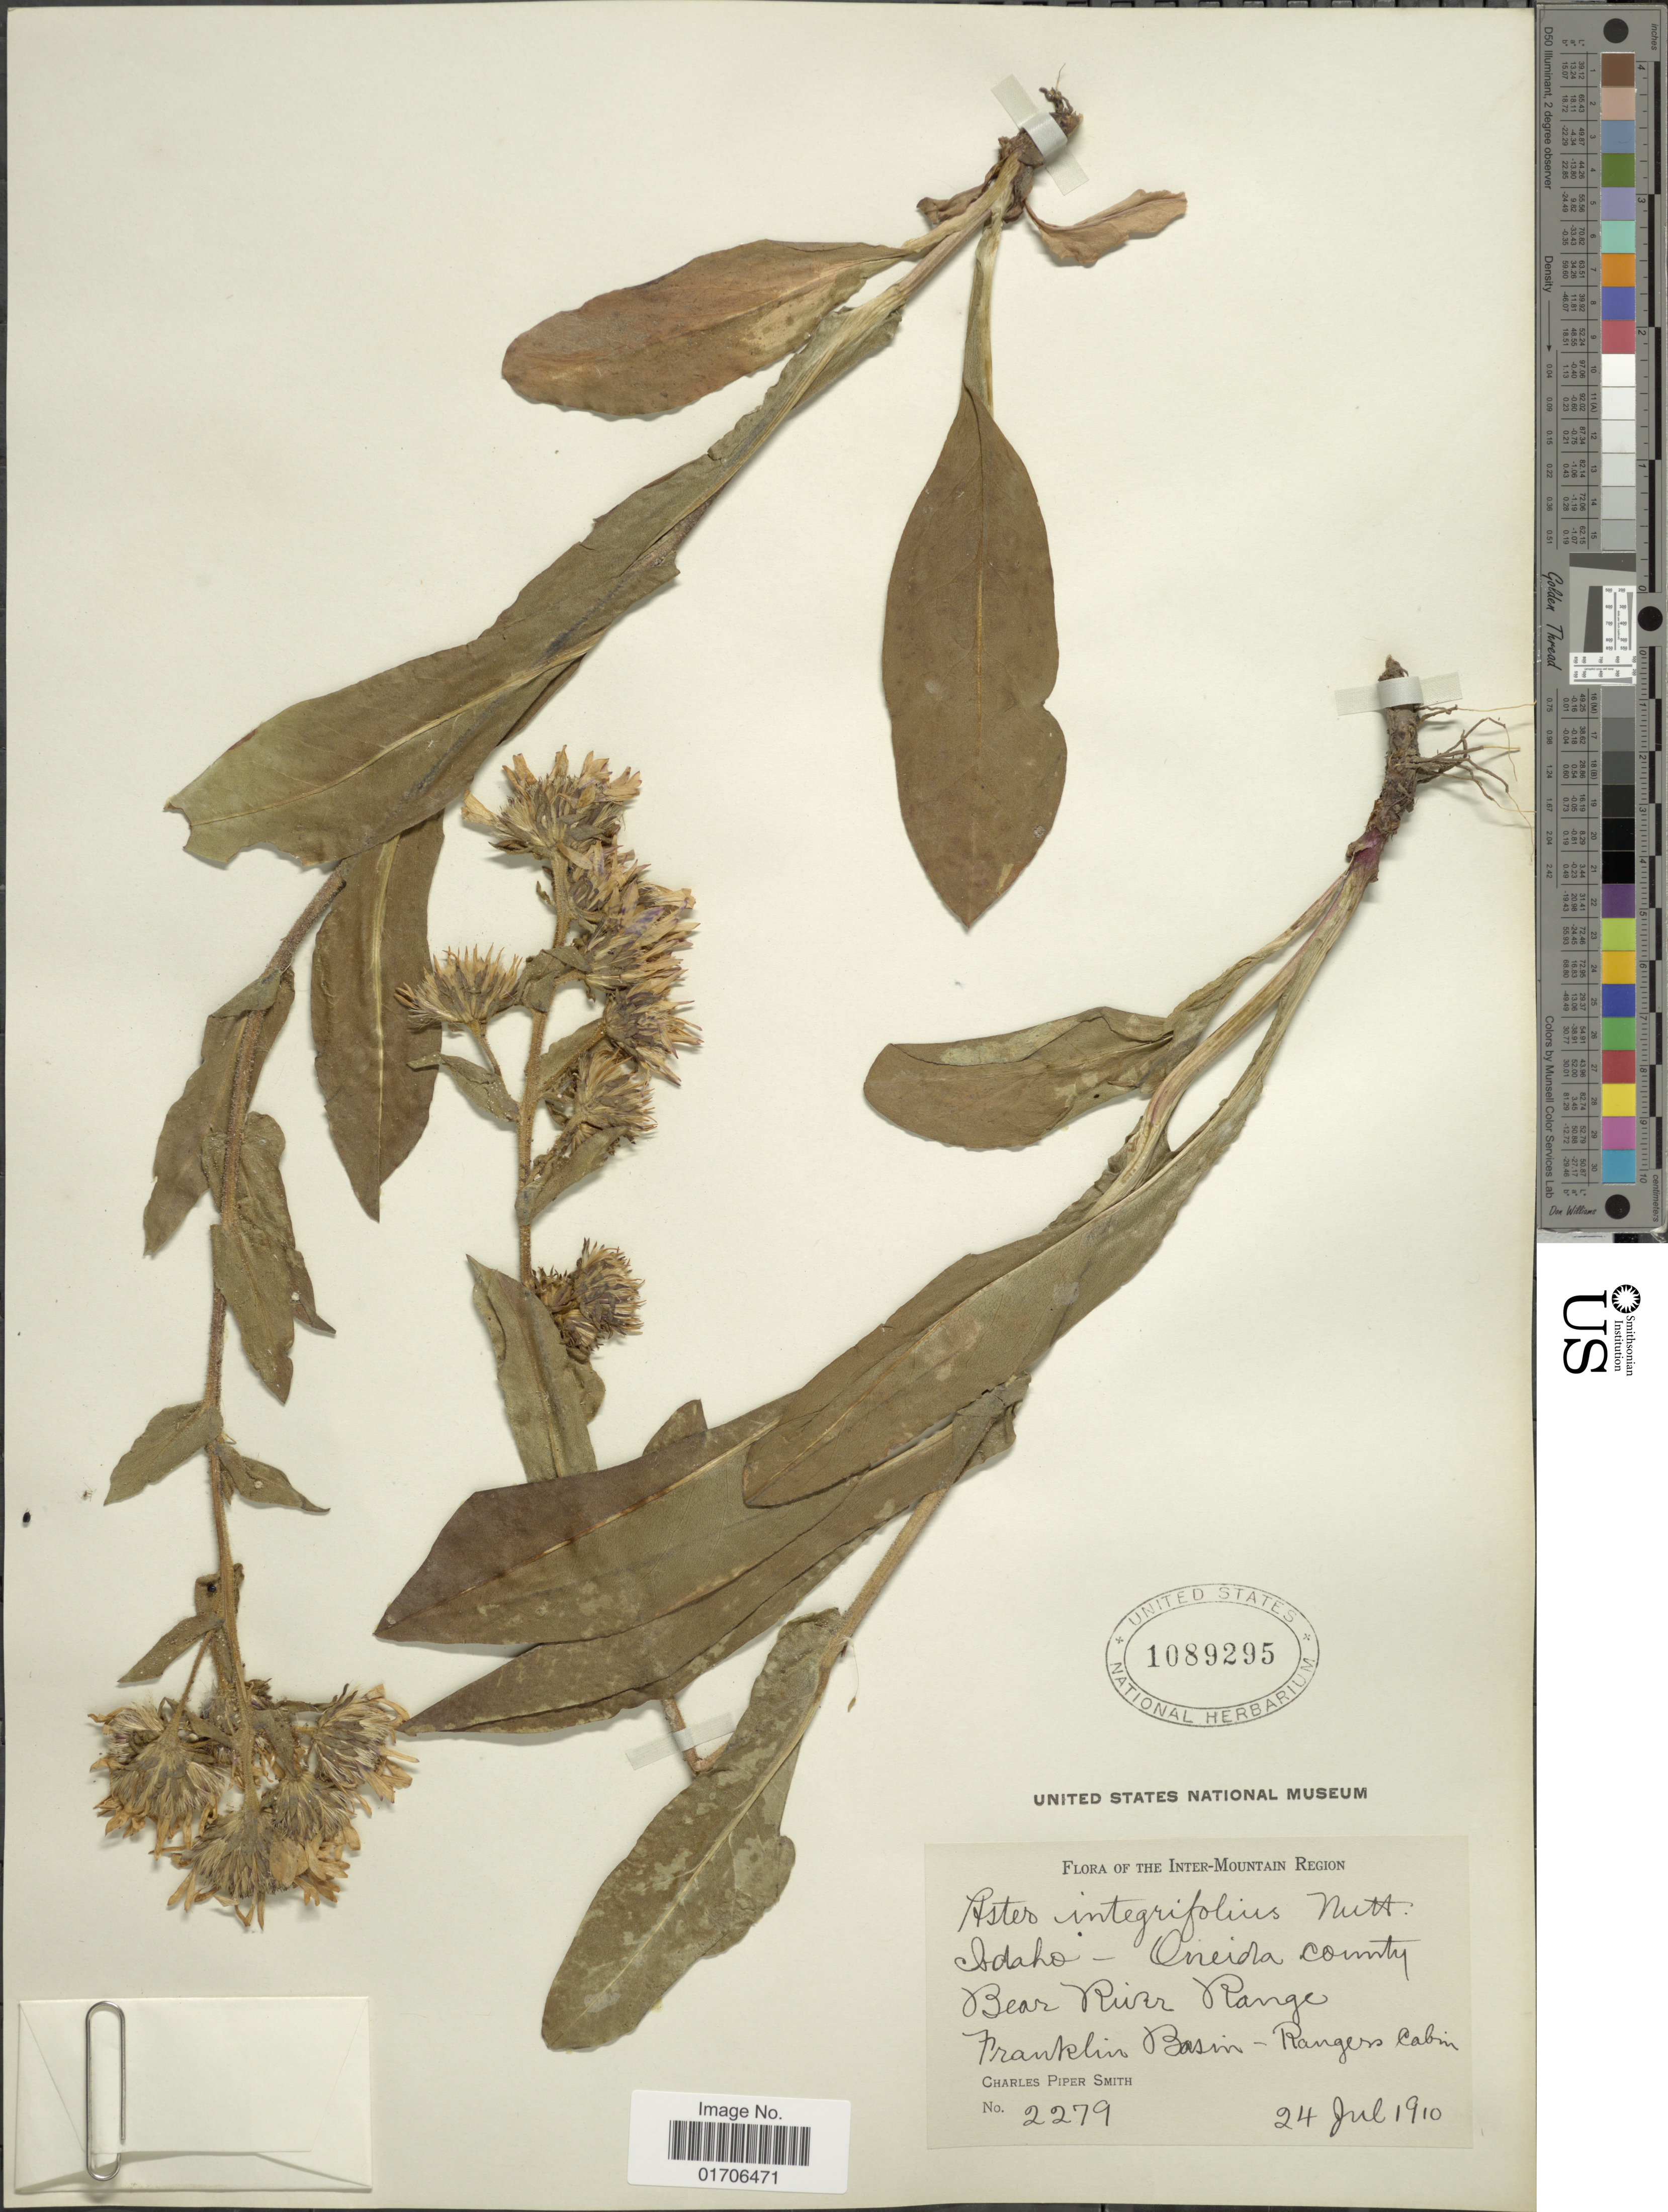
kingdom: Plantae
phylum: Tracheophyta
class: Magnoliopsida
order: Asterales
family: Asteraceae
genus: Eurybia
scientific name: Eurybia integrifolia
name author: (Nutt.) G.L. Nesom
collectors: C. P. Smith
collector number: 2279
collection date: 1910-07-24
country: United States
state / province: Idaho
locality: Inter-Mountain Region. Oneida County, Bear River Range. Franklin Basin - Rangers Cabin.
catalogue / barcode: US 1089295